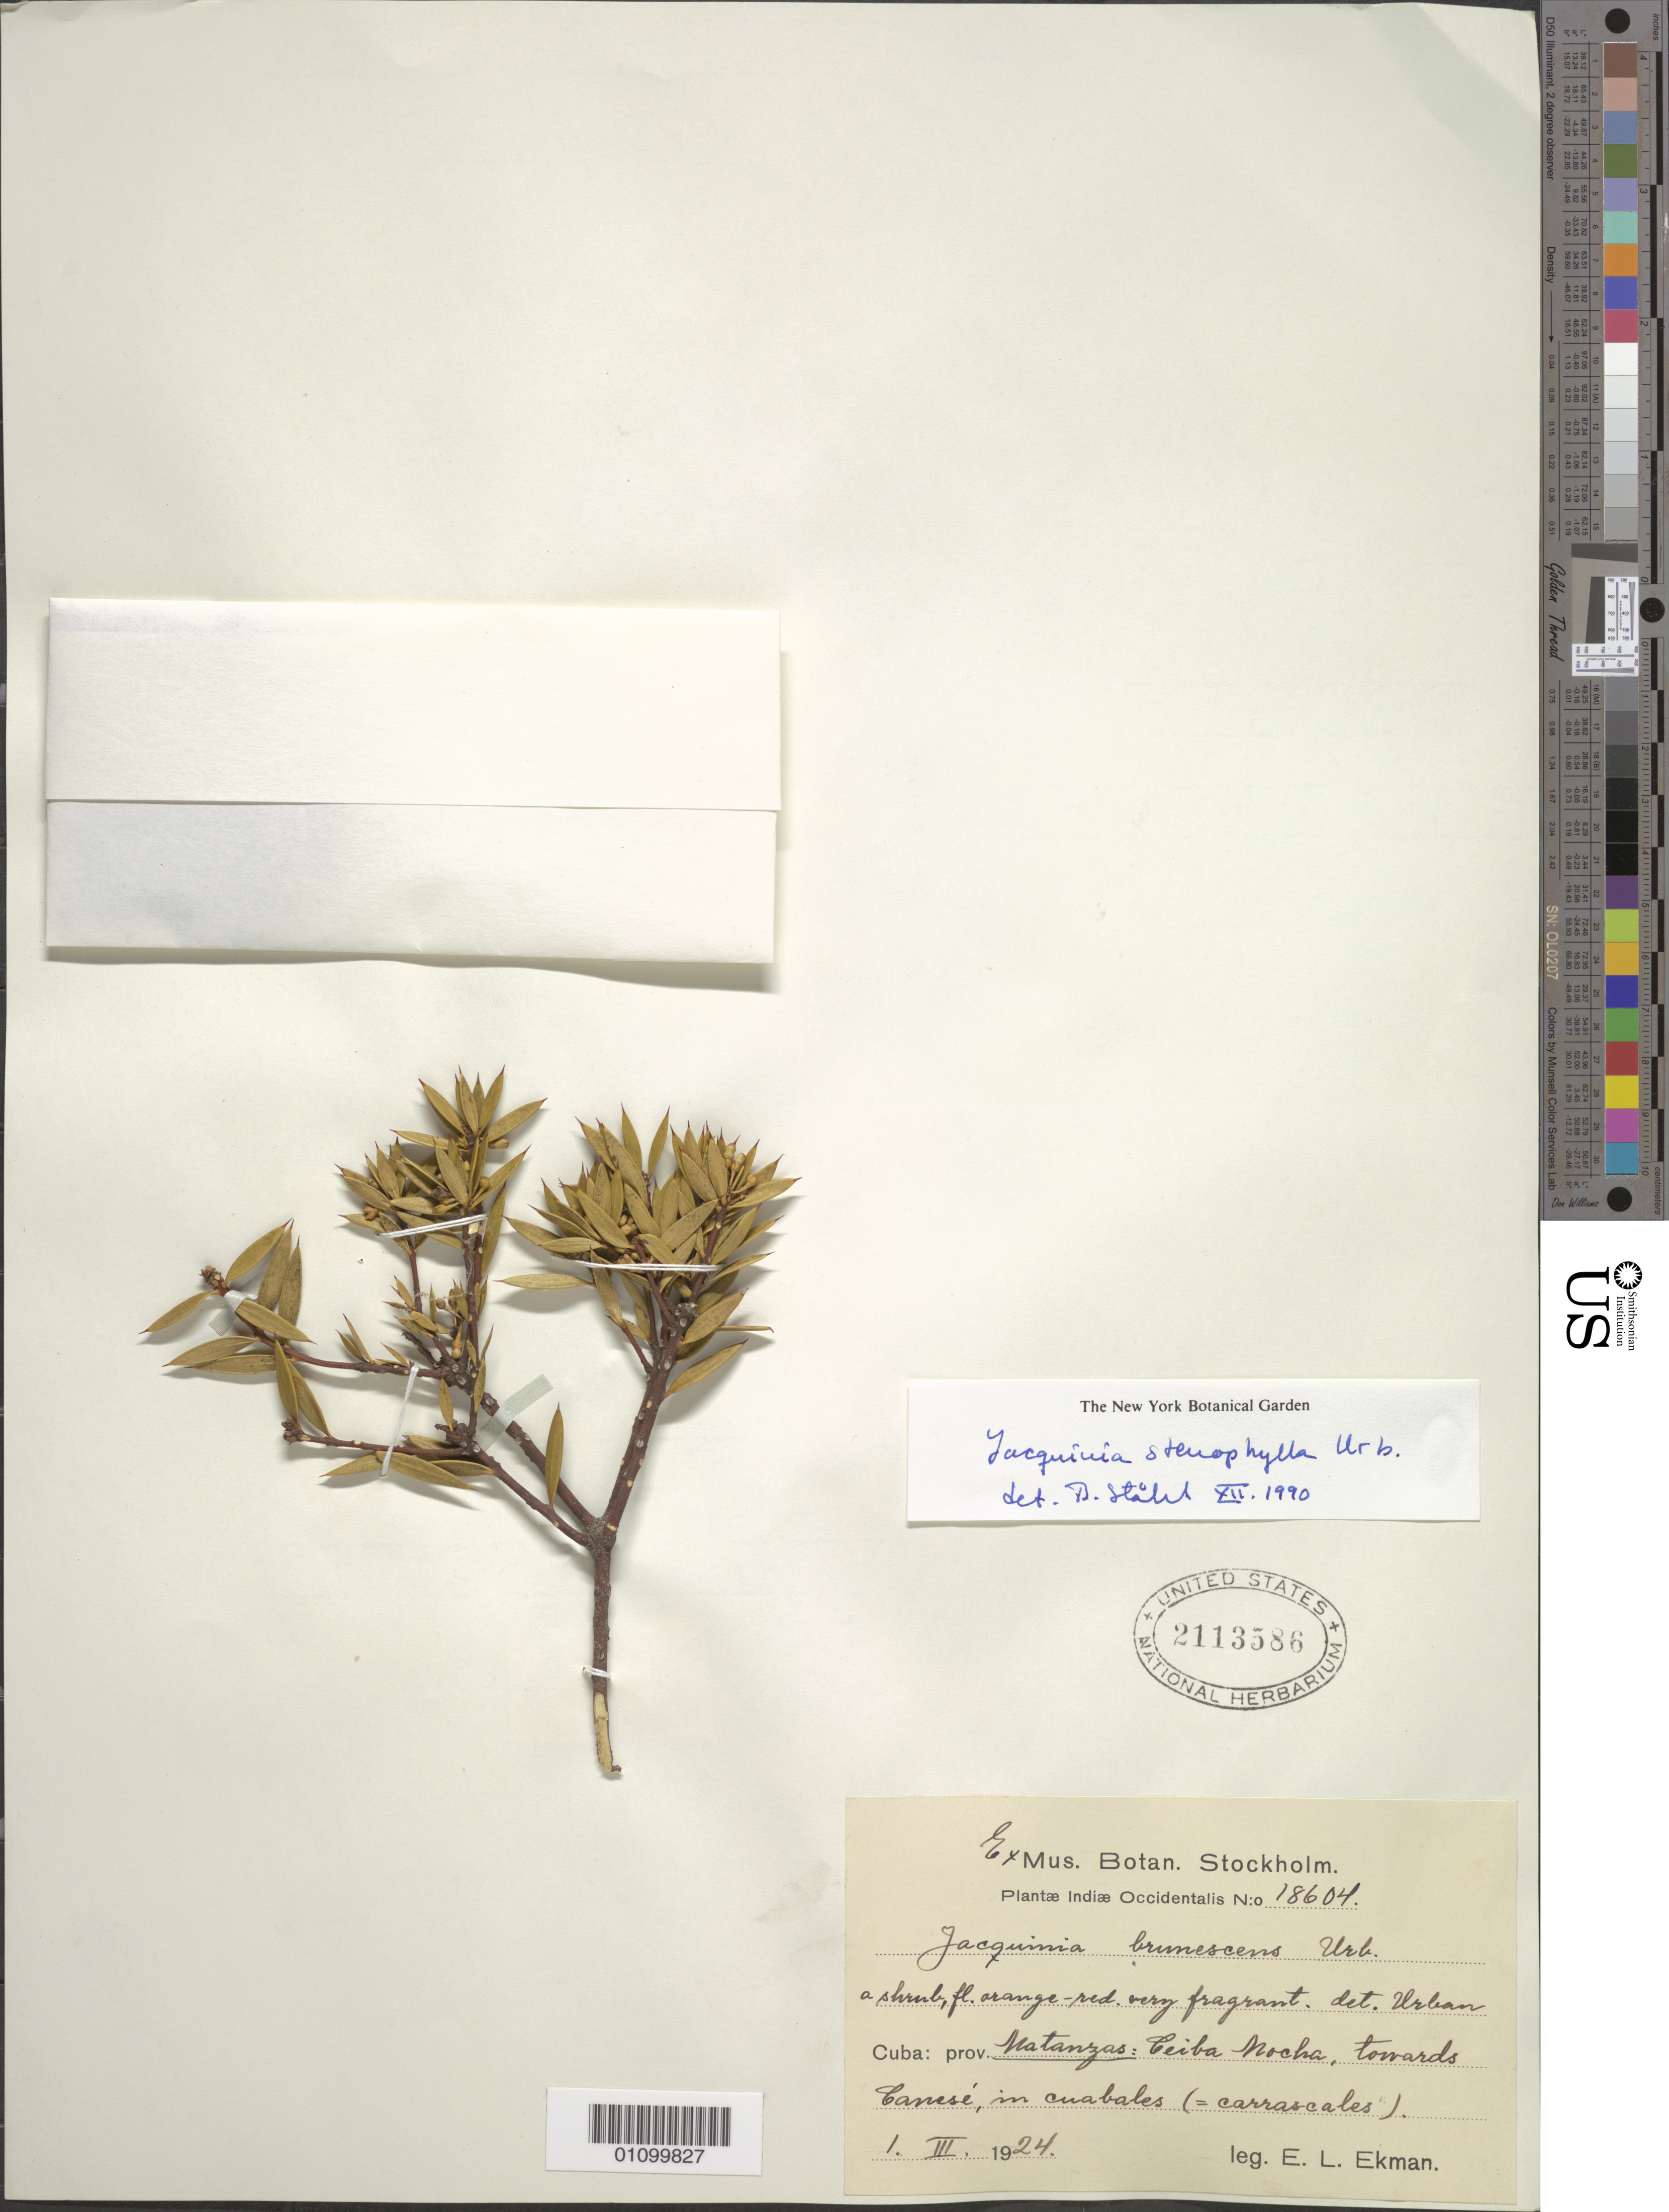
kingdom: Plantae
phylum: Tracheophyta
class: Magnoliopsida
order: Ericales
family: Primulaceae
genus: Jacquinia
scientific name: Jacquinia stenophylla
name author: Urb.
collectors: E. L. Ekman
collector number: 18604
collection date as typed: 01 Mar 1924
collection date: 1924-03-01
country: Cuba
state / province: Matanzas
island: Cuba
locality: Ceiba Mocha, tonards Canese, in cuabales, = carrascales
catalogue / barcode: US 2113586